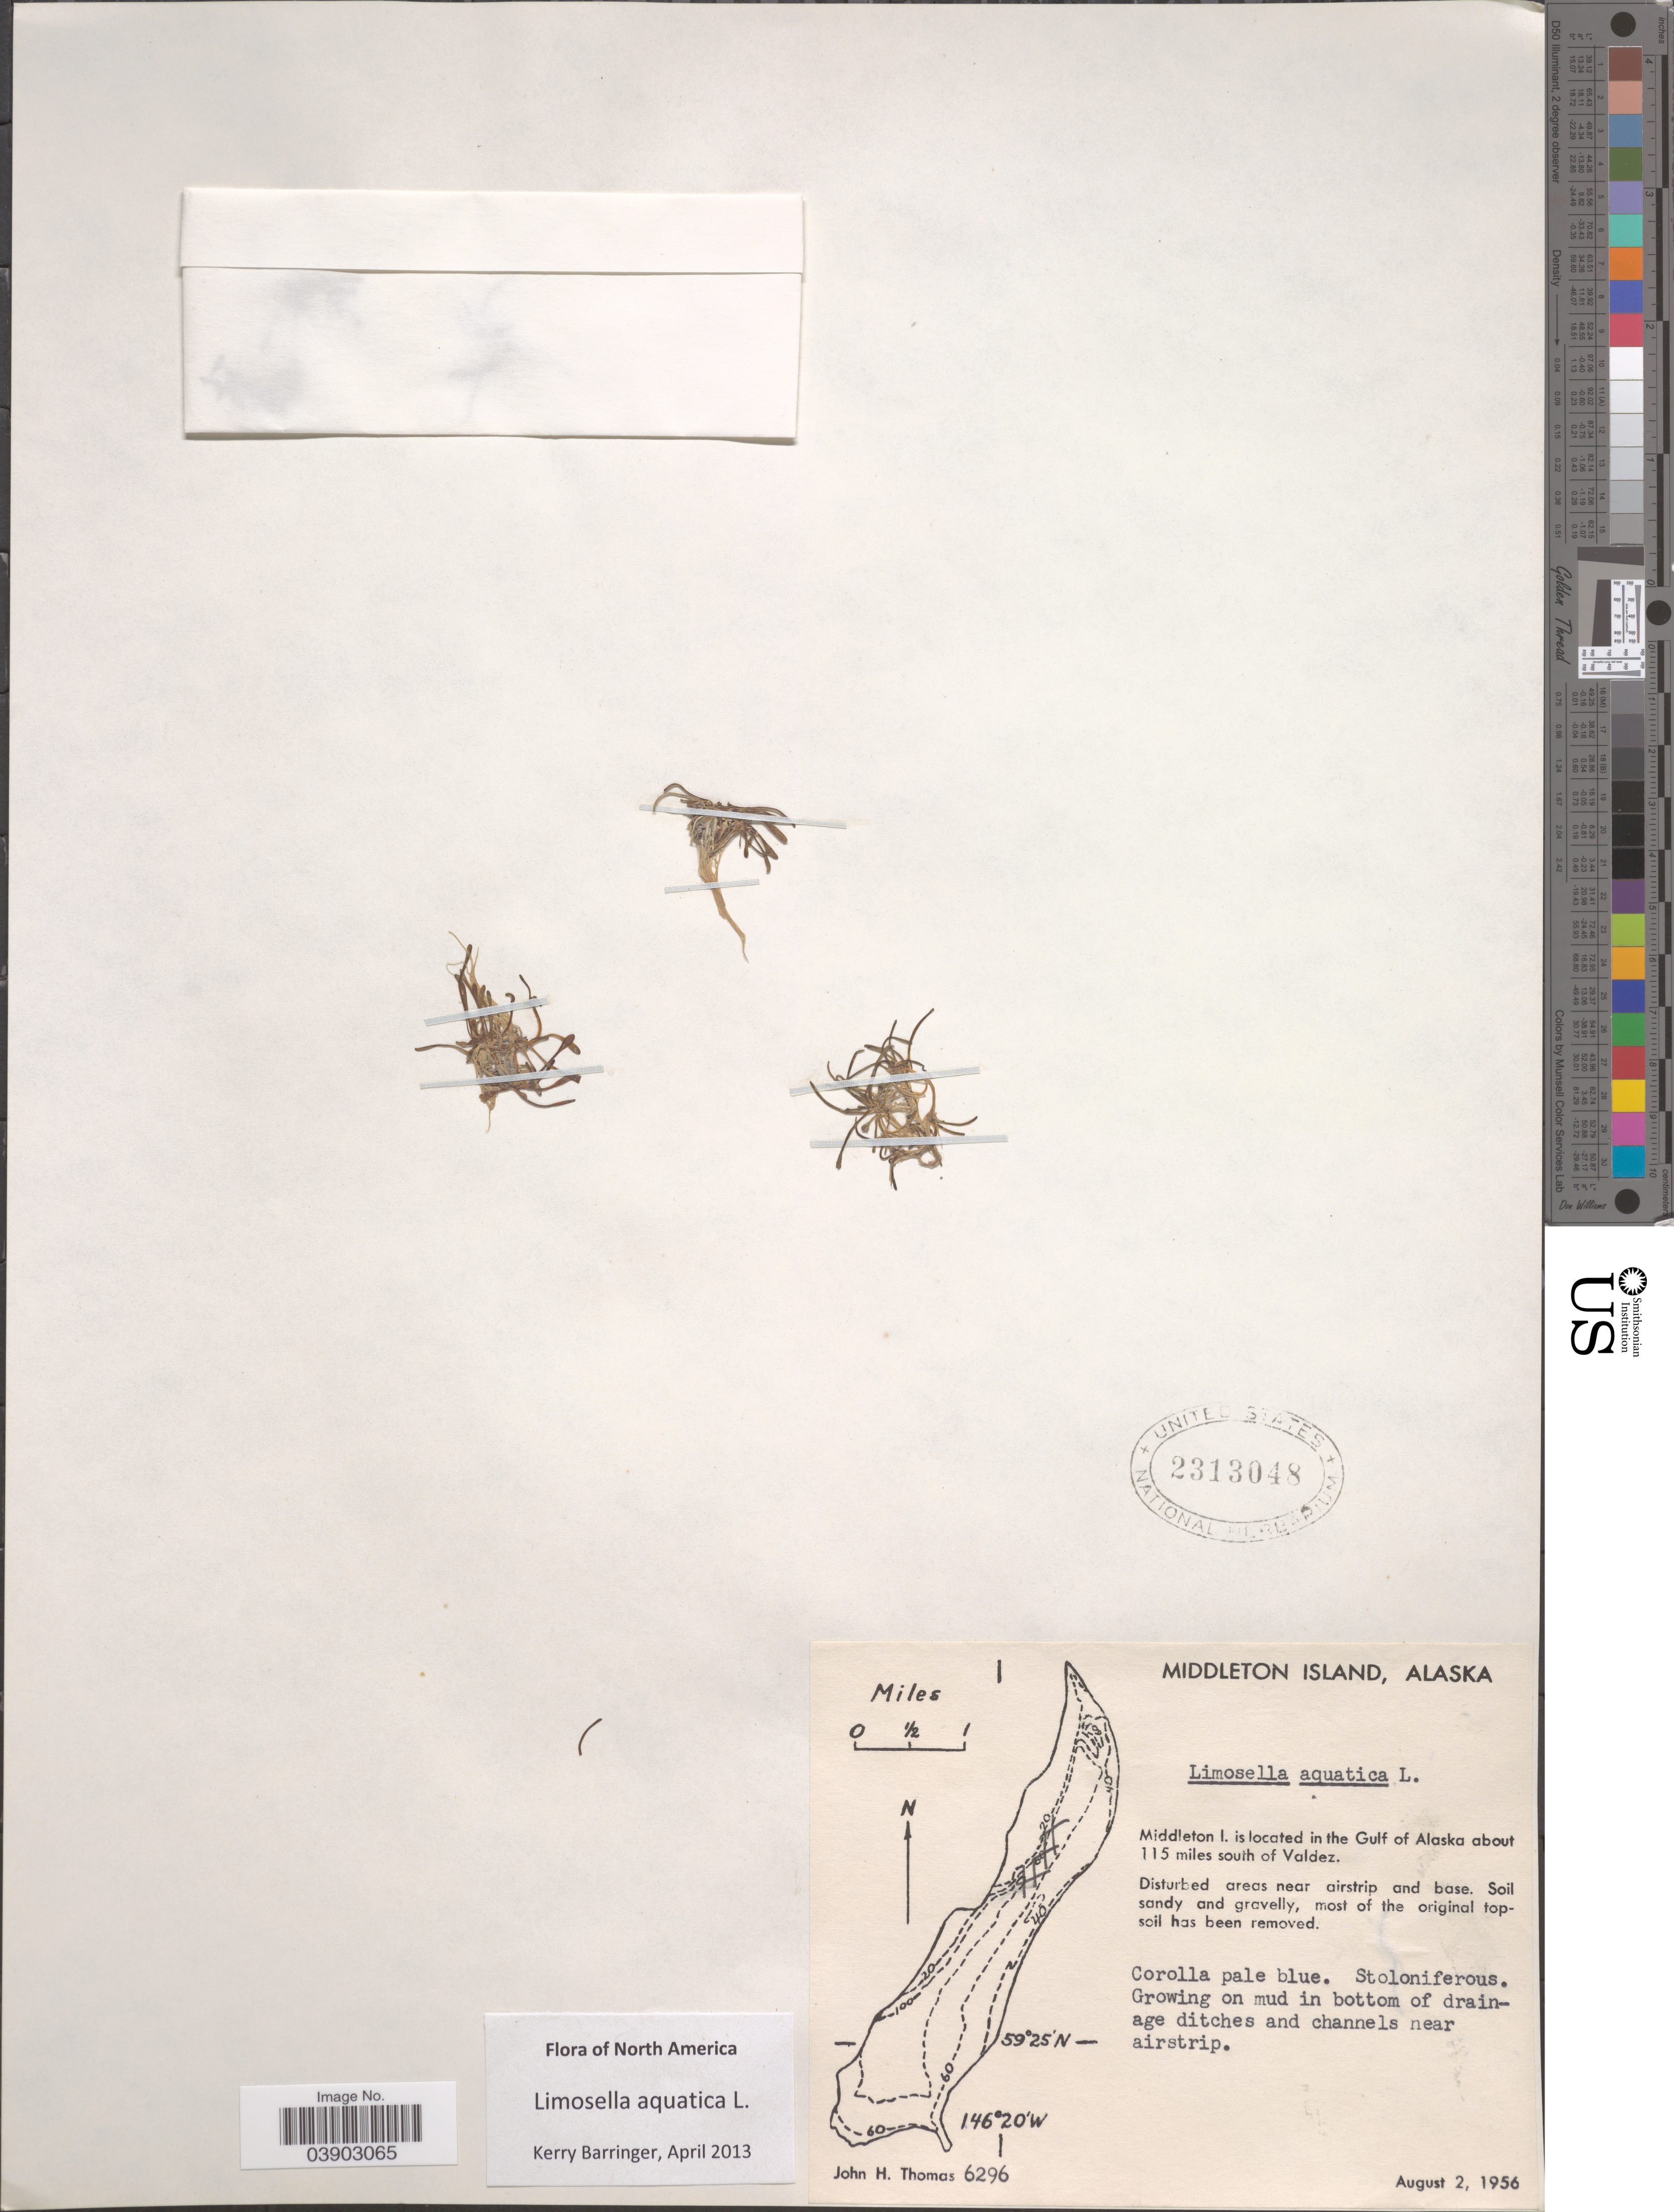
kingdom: Plantae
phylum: Tracheophyta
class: Magnoliopsida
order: Lamiales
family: Scrophulariaceae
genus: Limosella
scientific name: Limosella aquatica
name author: L.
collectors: J. H. Thomas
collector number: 6296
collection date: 1956-08-02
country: United States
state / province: Alaska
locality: Middleton Island. Middleton Isl. is located in the Gulf of Alaska about 5 miles south of Valdez.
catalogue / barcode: US 2313048